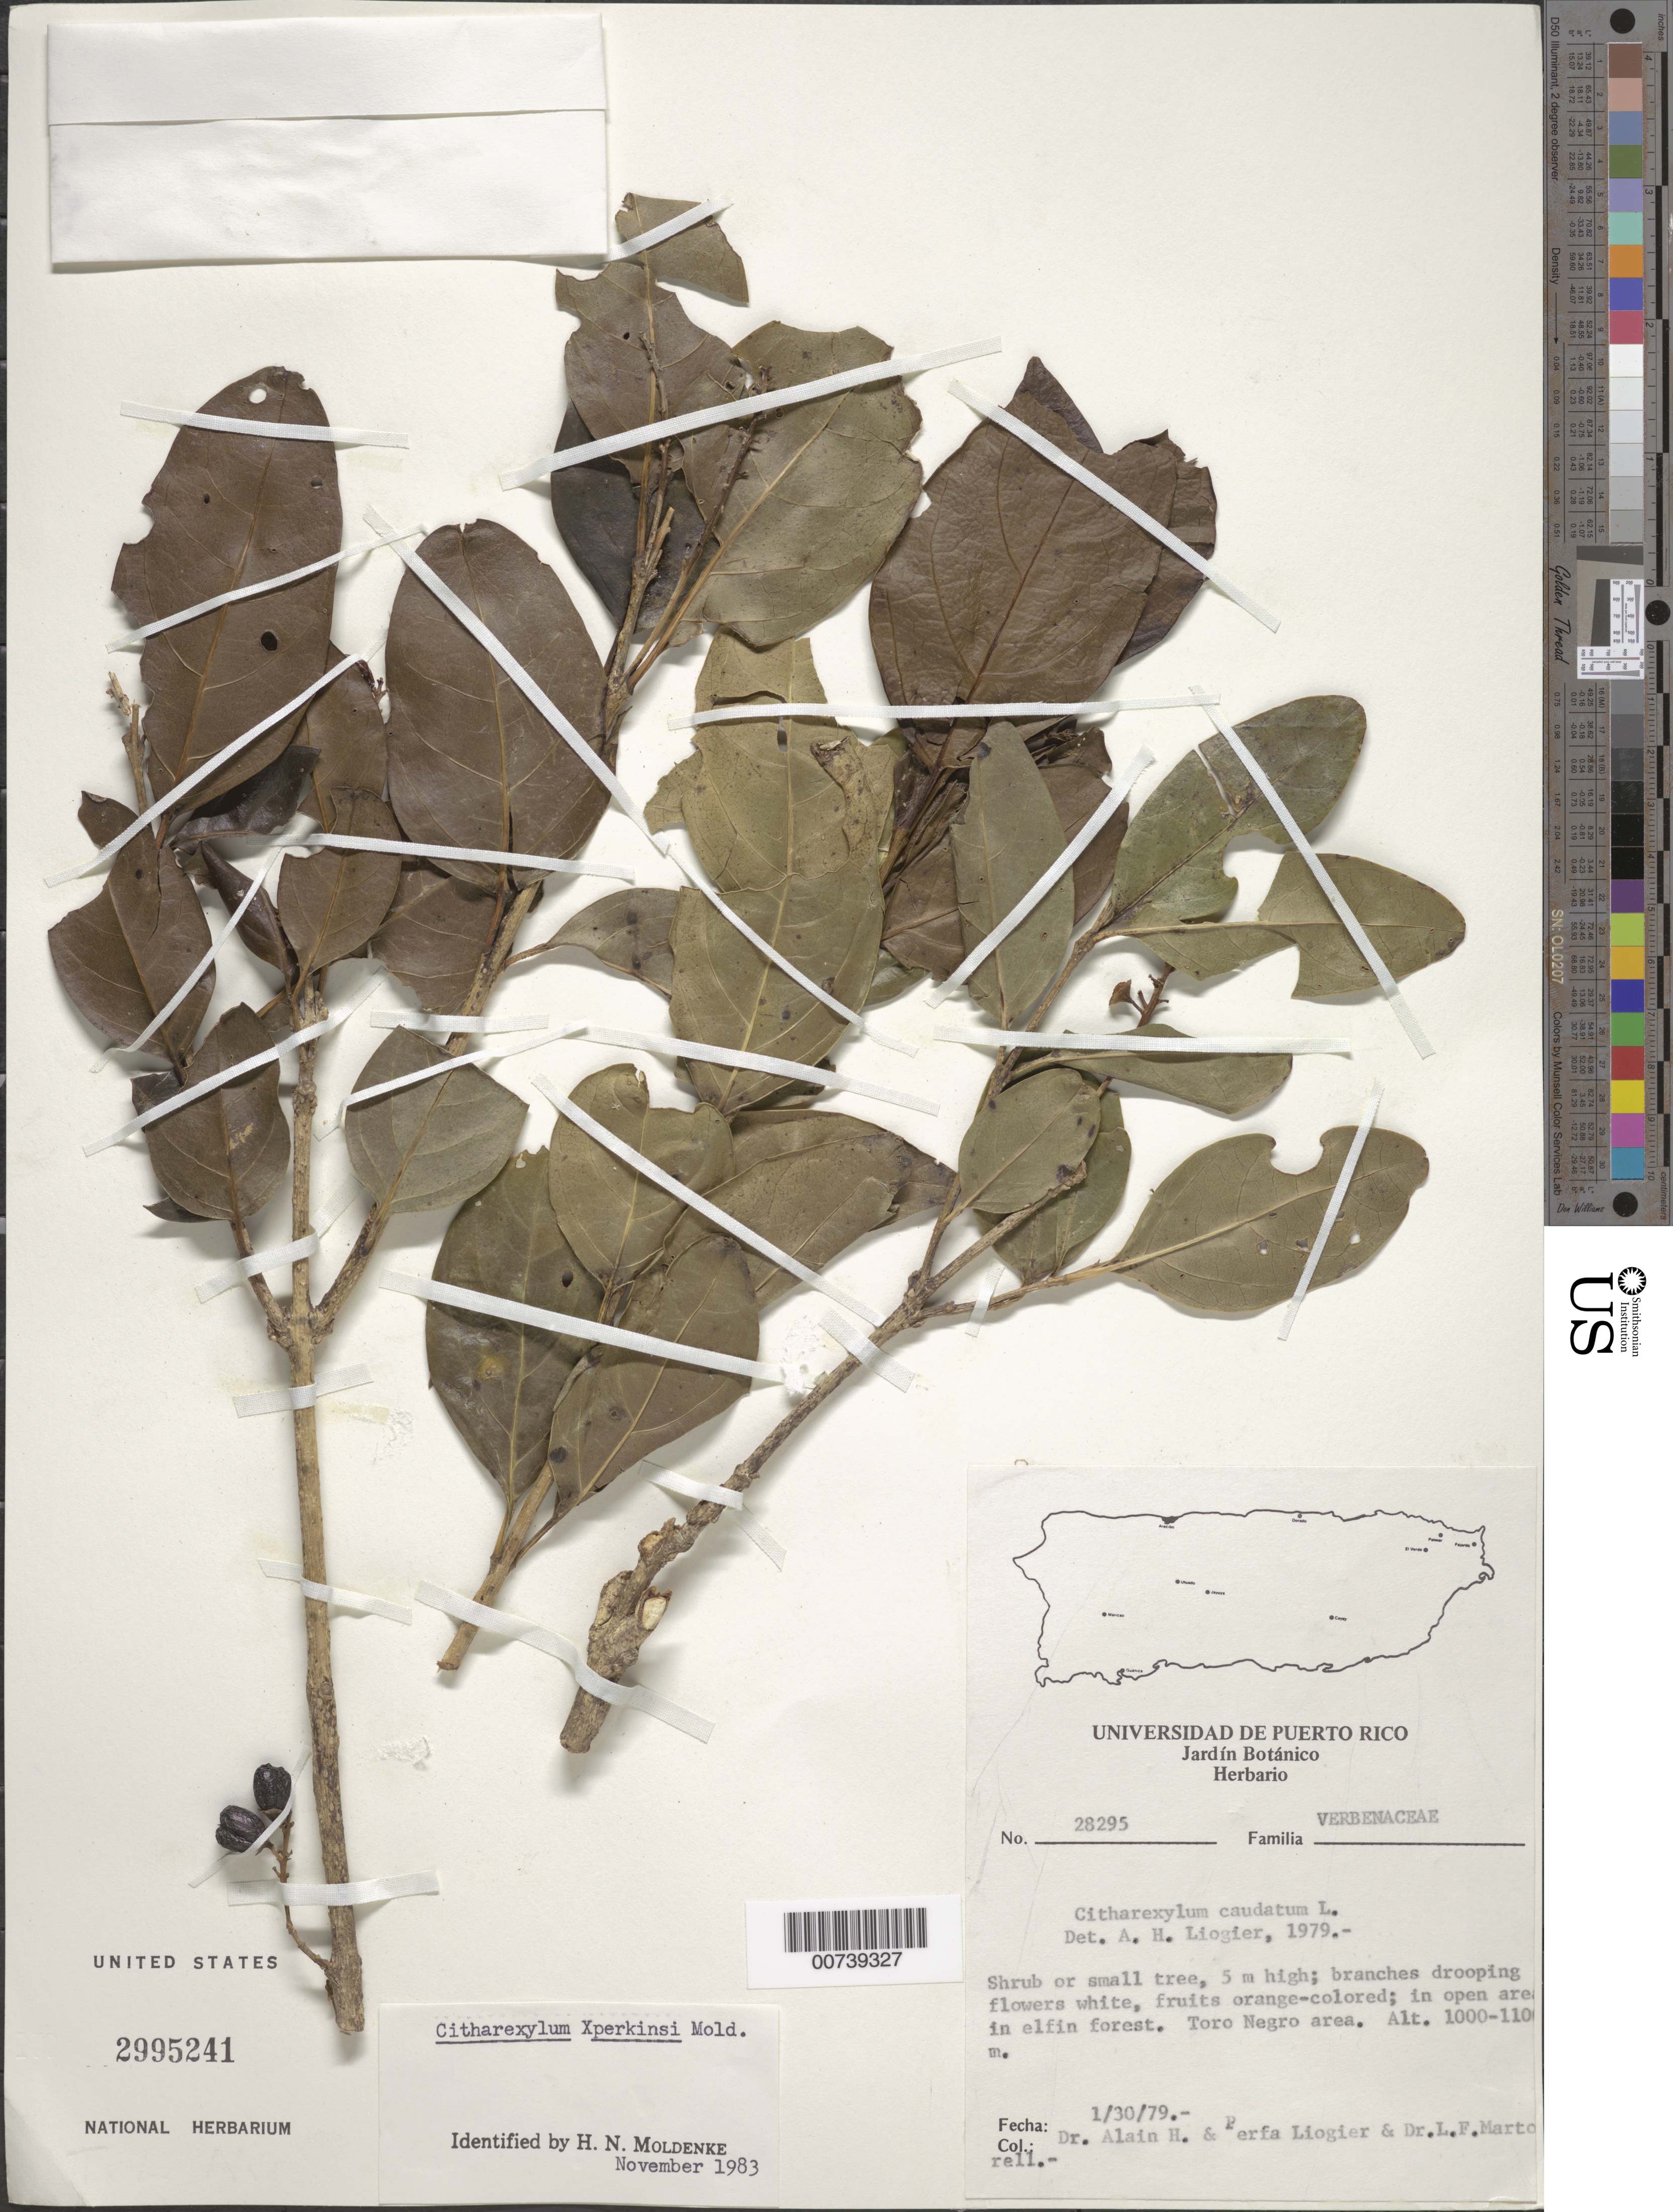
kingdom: Plantae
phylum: Tracheophyta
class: Magnoliopsida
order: Lamiales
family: Verbenaceae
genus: Citharexylum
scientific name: Citharexylum x jamaicense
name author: Moldenke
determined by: Moldenke, H. N.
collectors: A. H. Liogier, M. P. Liogier & L. Martorell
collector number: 28295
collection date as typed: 30 Jan 1979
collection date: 1979-01-30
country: Puerto Rico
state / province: Villalba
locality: Toro Negro Area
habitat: Open area in elfin forest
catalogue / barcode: US 2995241